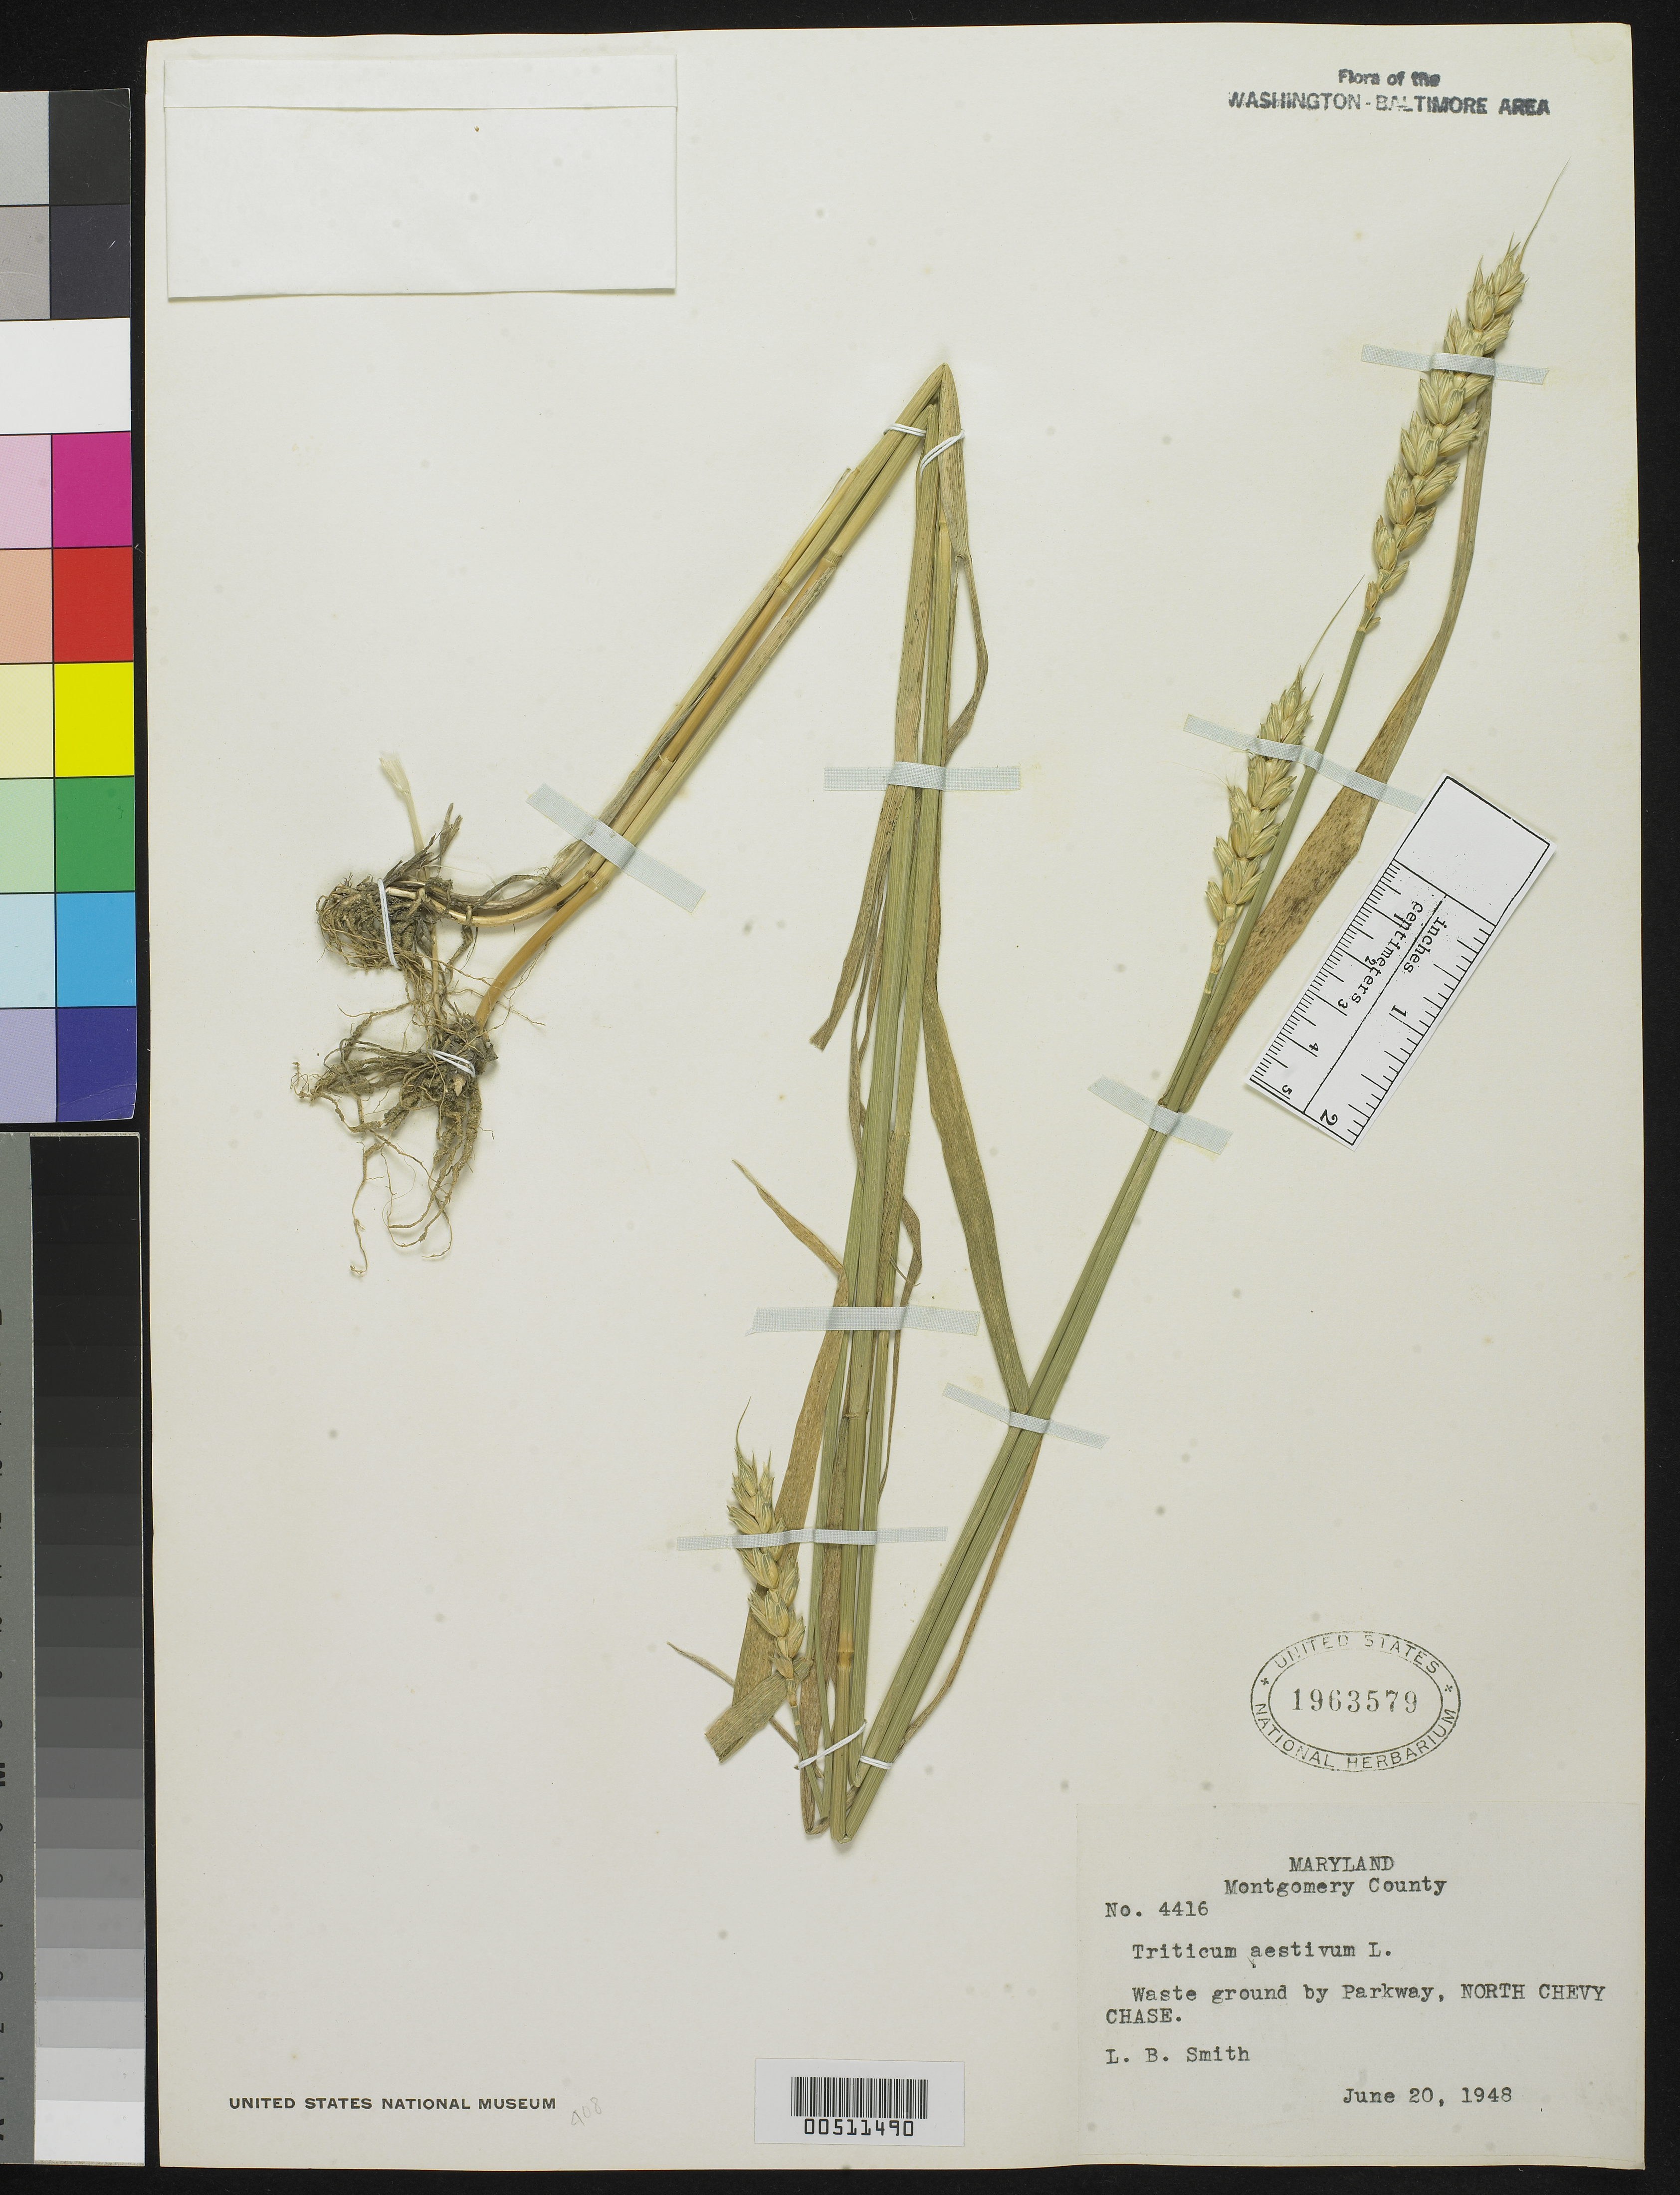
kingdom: Plantae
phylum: Tracheophyta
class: Liliopsida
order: Poales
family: Poaceae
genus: Triticum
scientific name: Triticum aestivum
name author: L.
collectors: L. Smith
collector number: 4416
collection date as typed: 20 Jun 1948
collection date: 1948-06-20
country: United States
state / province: Maryland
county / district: Montgomery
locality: Waste ground by parkway, north Chevy Chase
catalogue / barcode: US 1963579